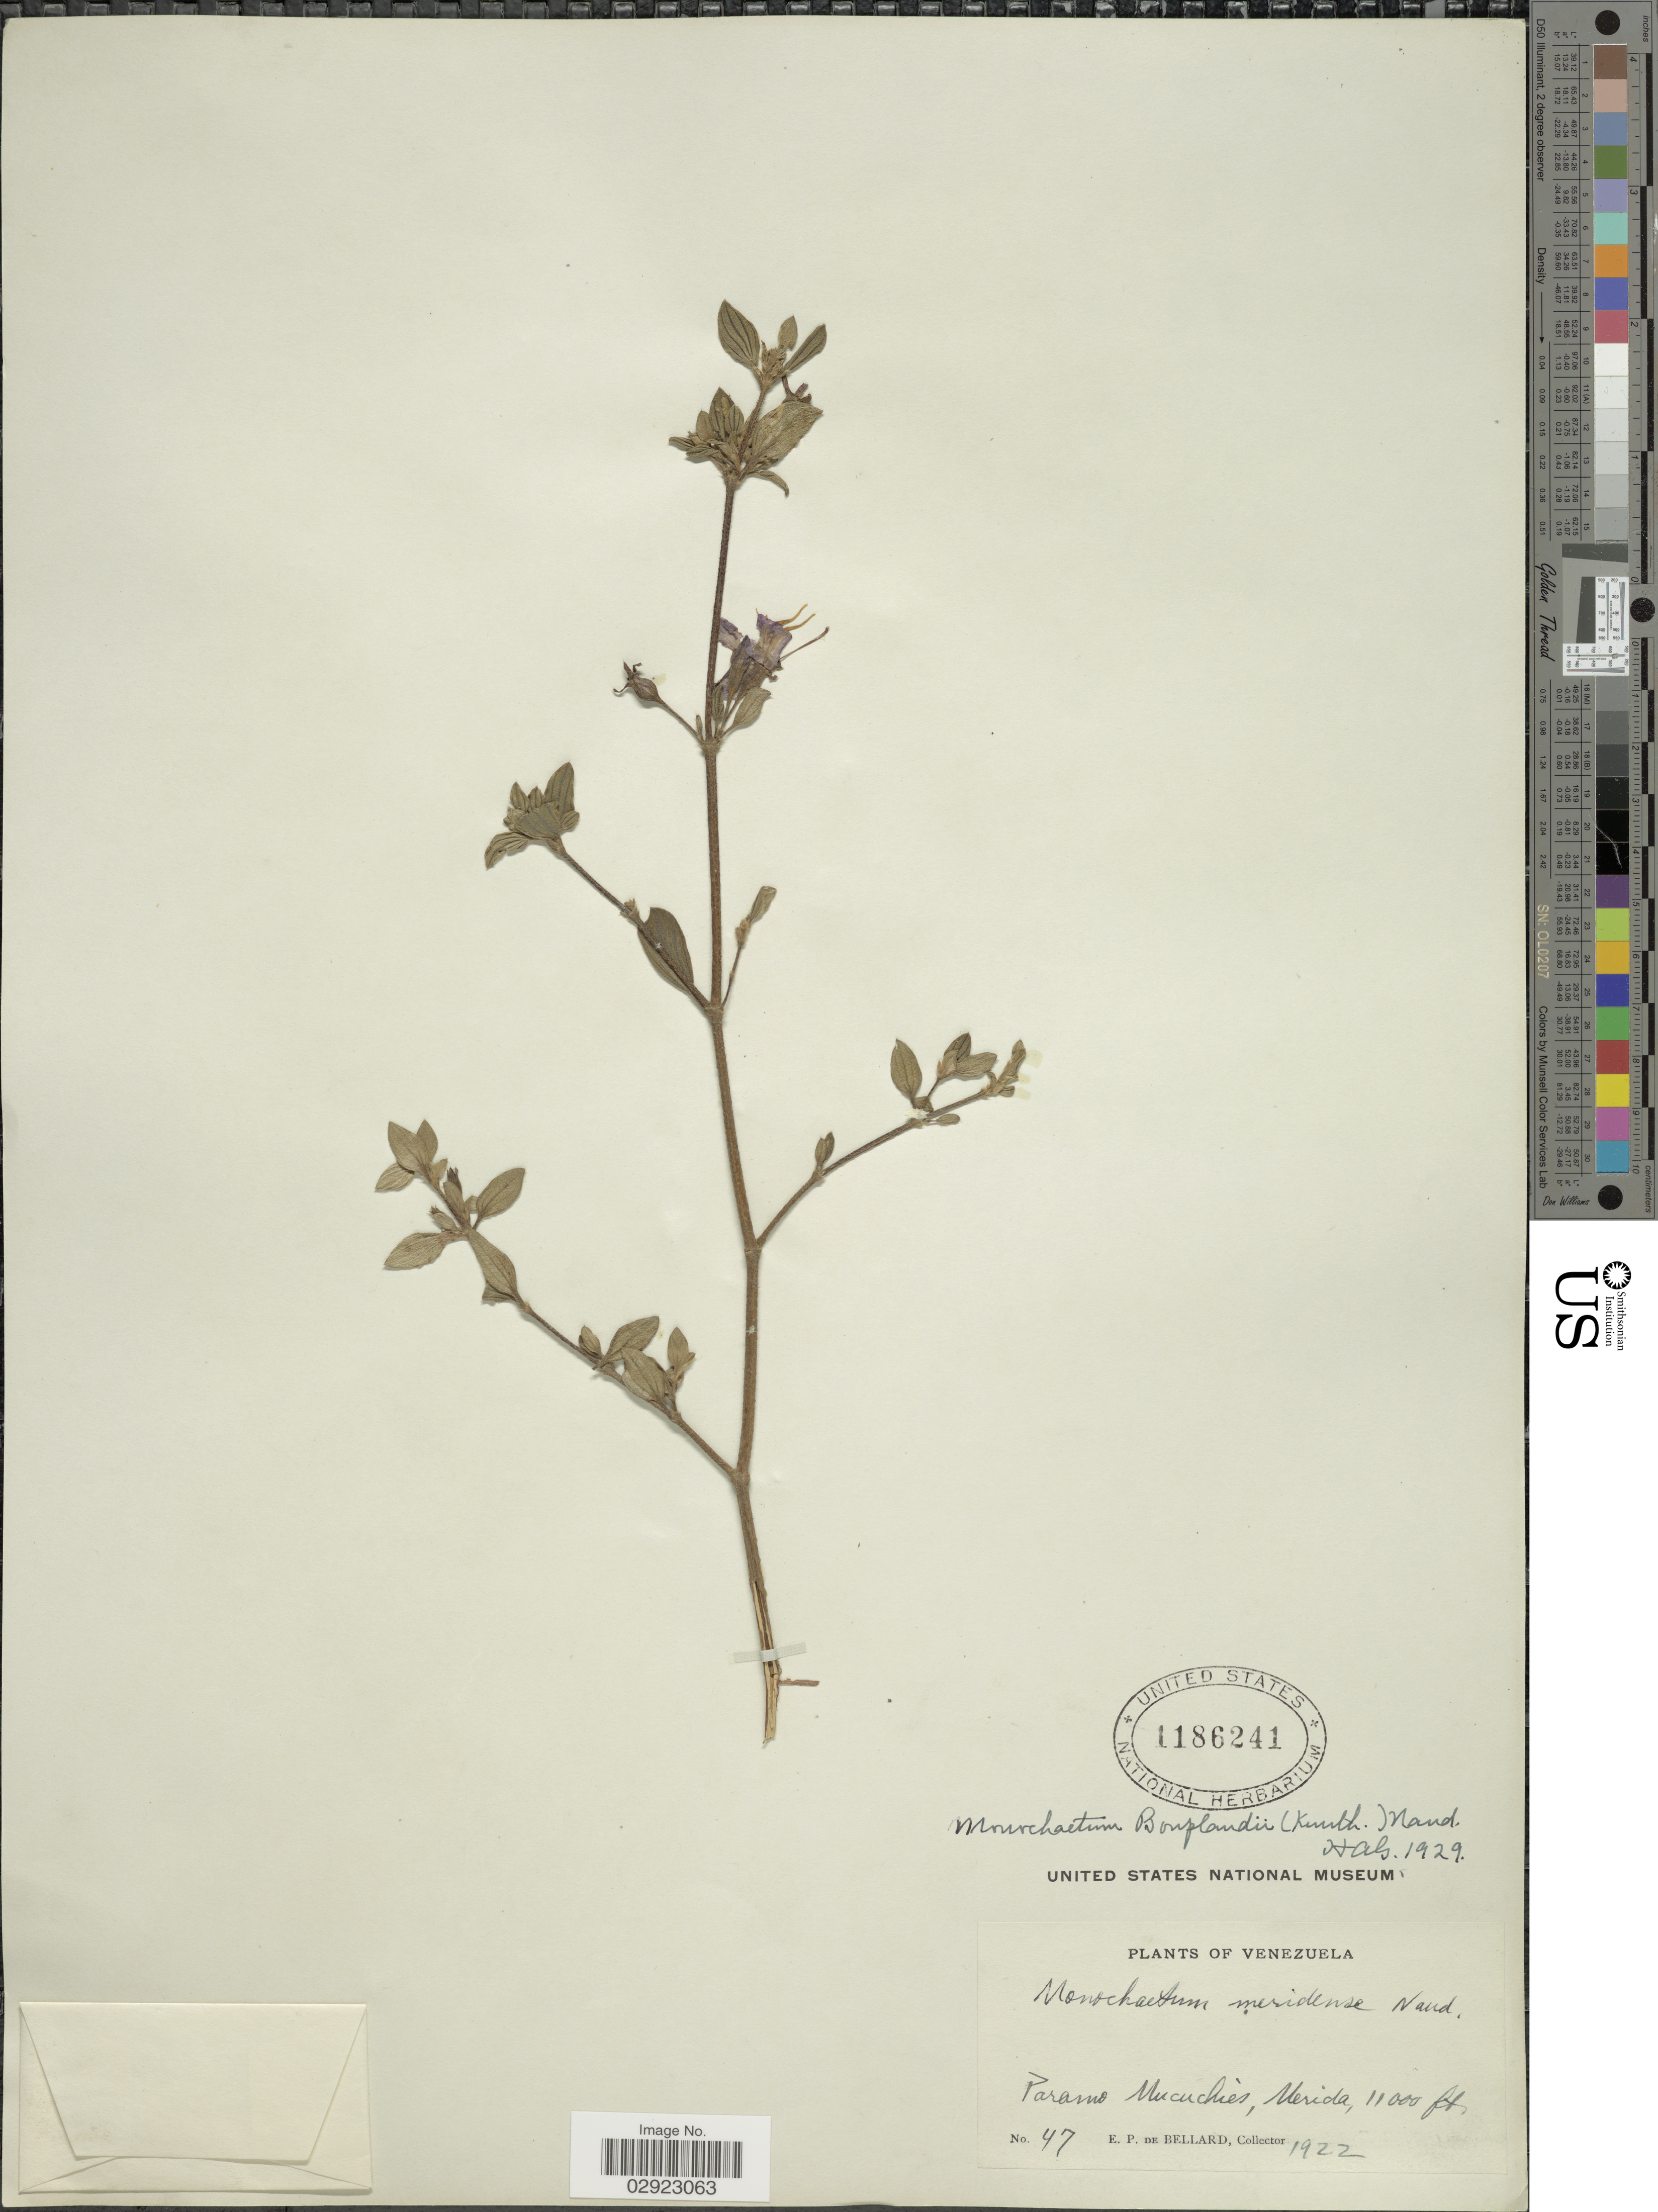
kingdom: Plantae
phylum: Tracheophyta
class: Magnoliopsida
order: Myrtales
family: Melastomataceae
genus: Monochaetum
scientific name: Monochaetum bonplandii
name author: (Kunth) Naudin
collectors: E. de Bellard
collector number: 47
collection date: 1922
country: Venezuela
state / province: Mérida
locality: Paramo Mucuchies, Merida.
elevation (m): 3353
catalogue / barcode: US 1186241